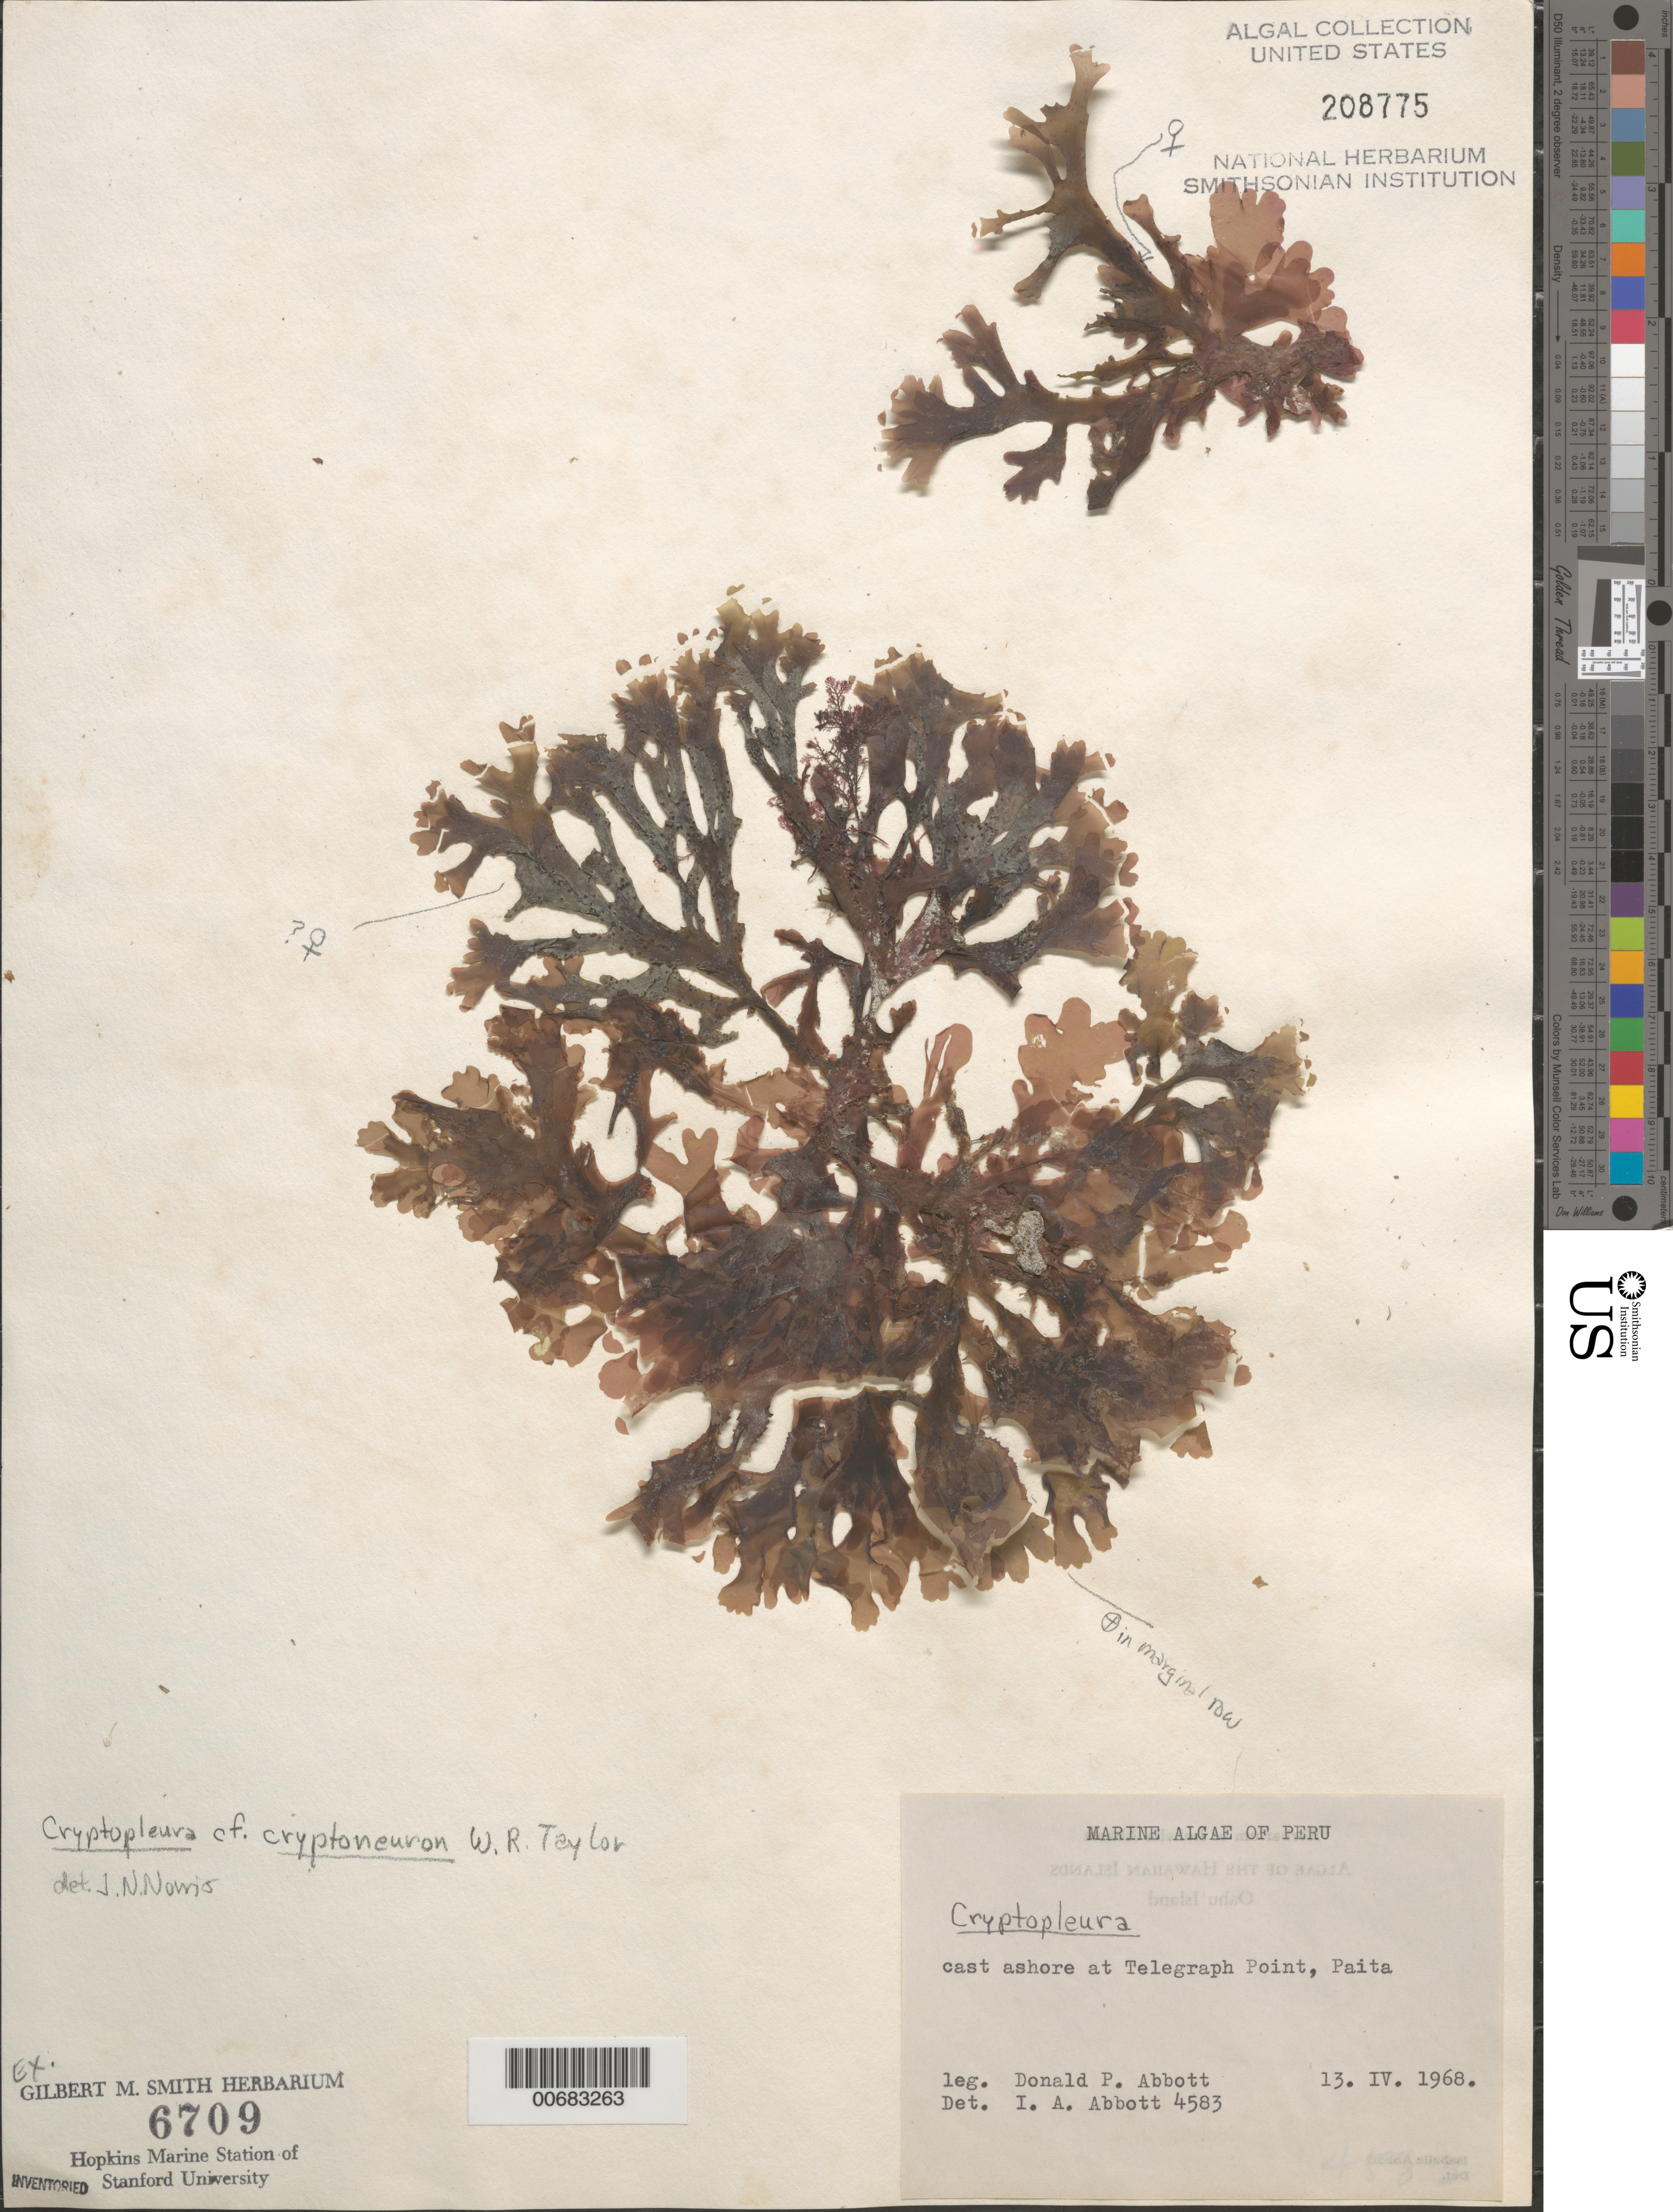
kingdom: Plantae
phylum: Rhodophyta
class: Florideophyceae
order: Ceramiales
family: Delesseriaceae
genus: Cryptopleura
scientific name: Cryptopleura cryptoneuron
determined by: Norris, James N.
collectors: D. P. Abbott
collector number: IAA 4583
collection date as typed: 13 Apr 1968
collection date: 1968-04-13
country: Peru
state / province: Piura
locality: Telegraph Point, Paita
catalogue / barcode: US 208775